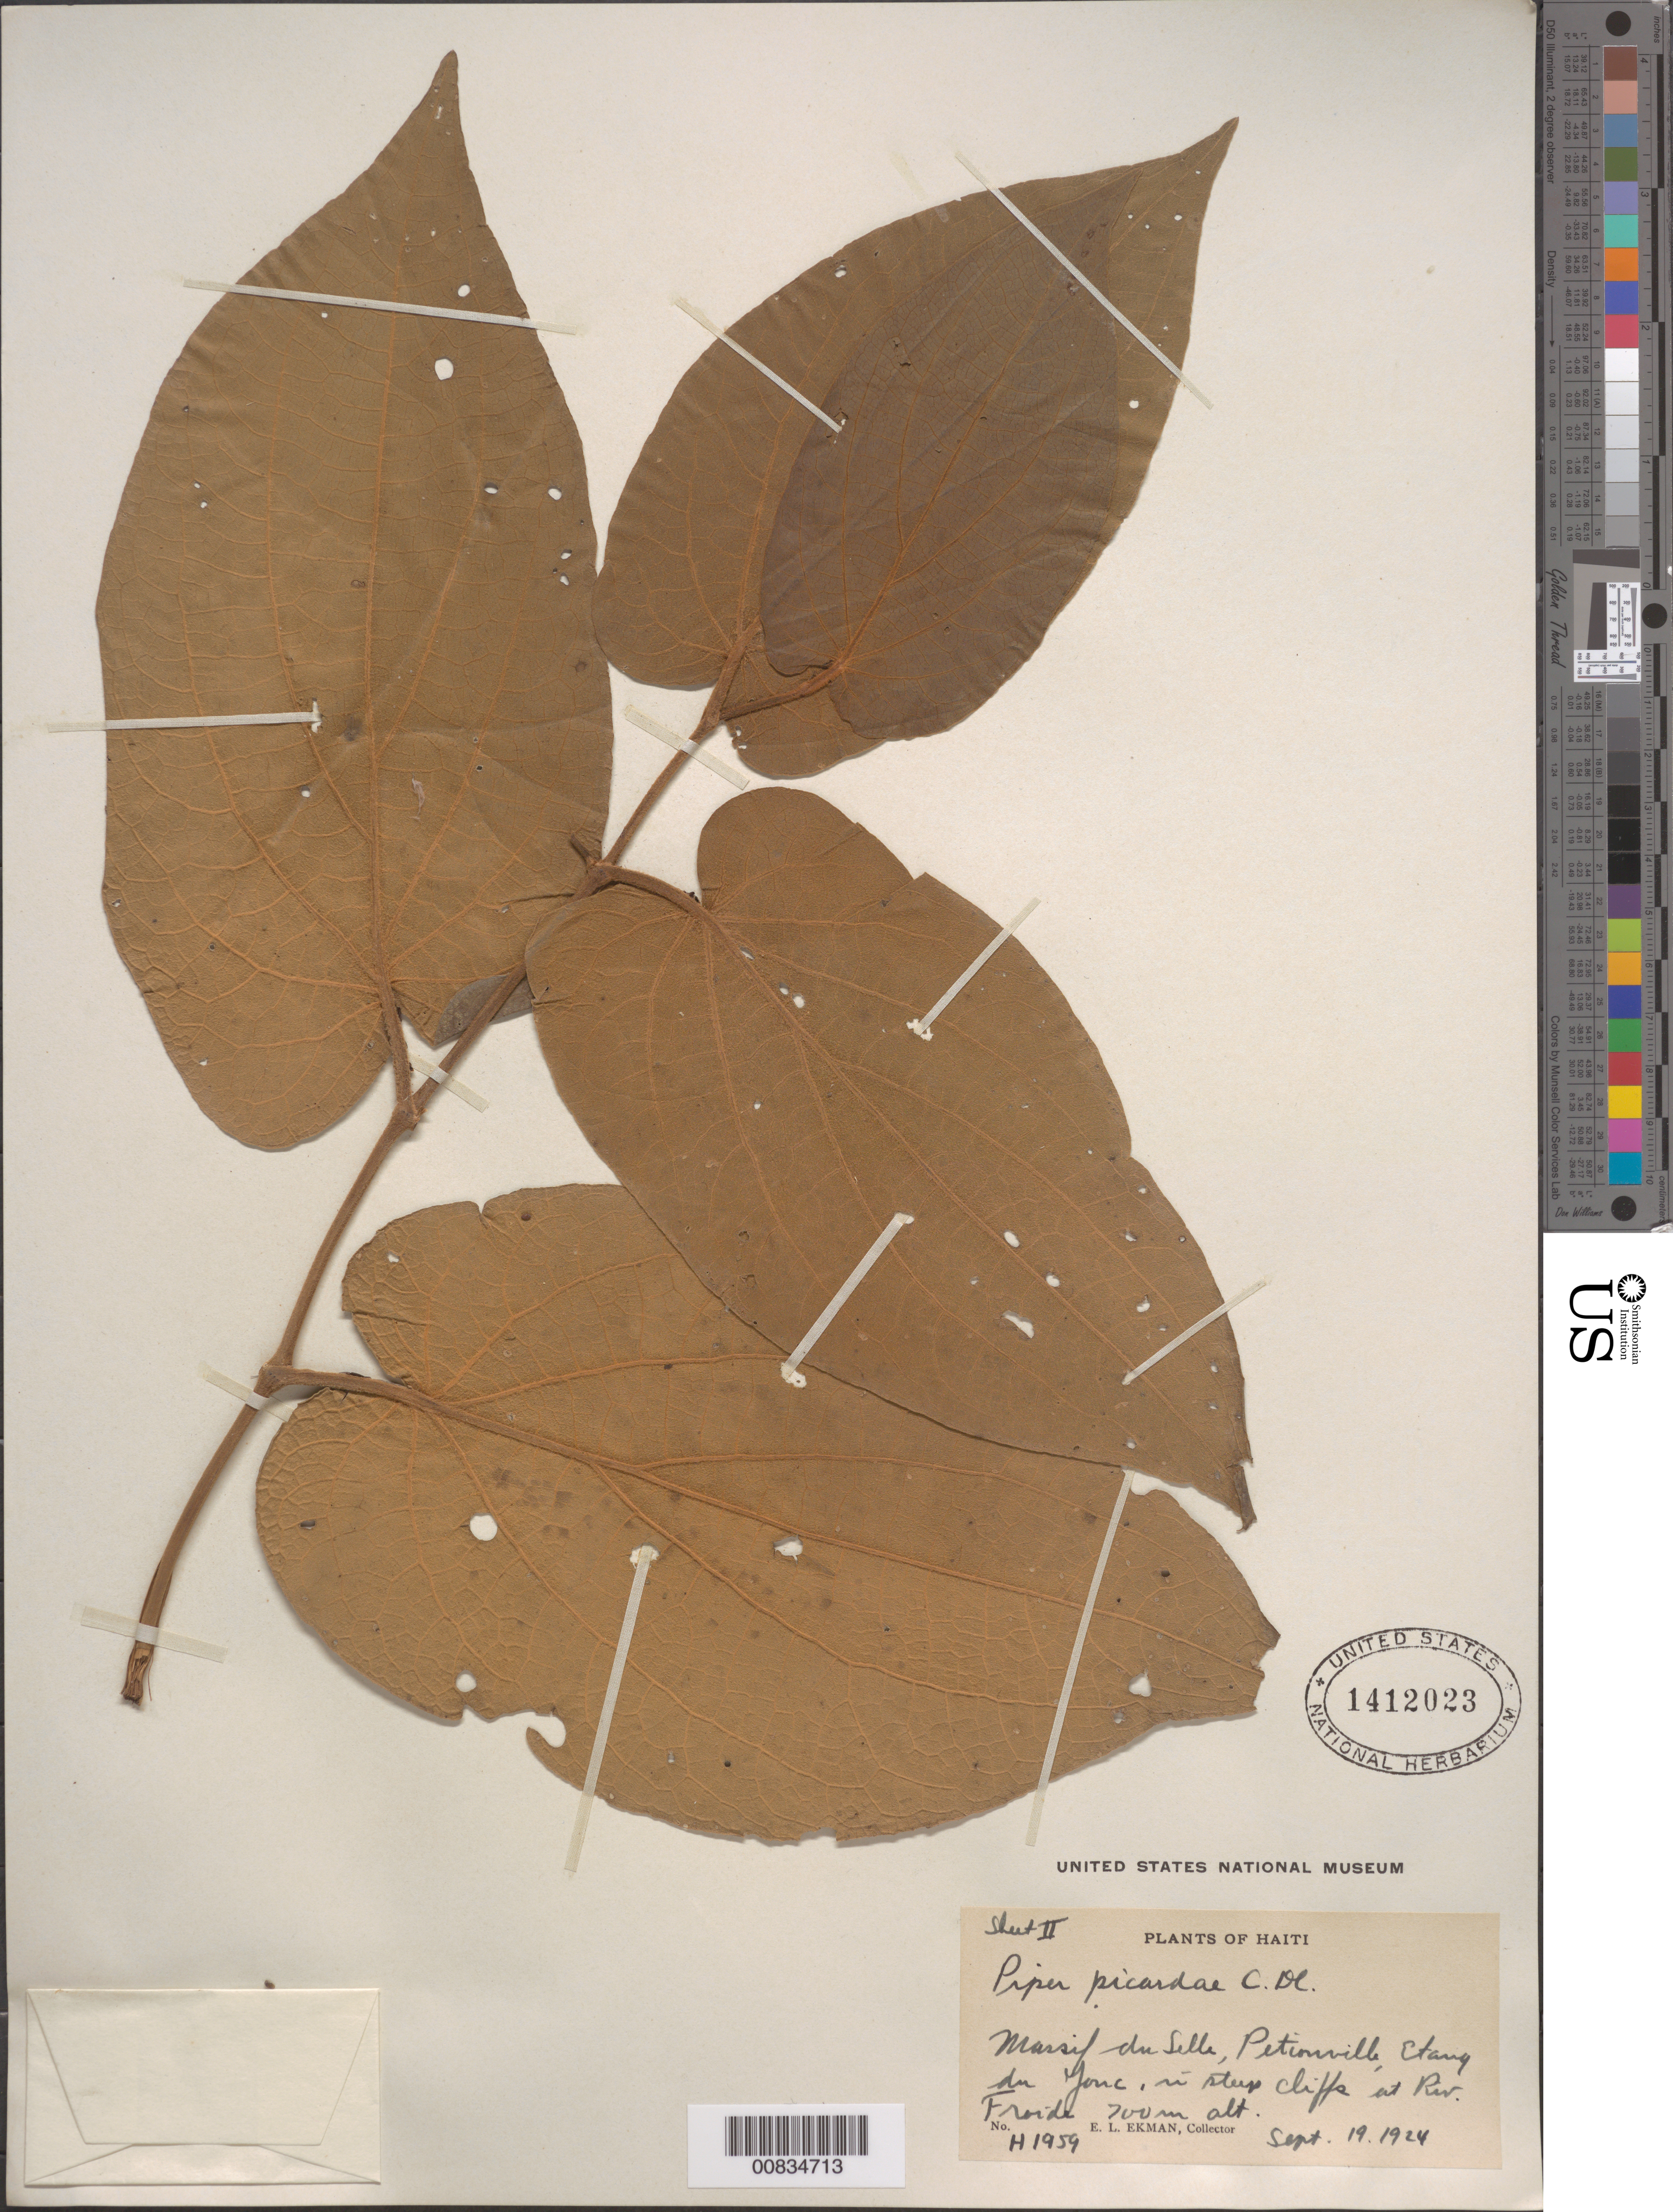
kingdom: Plantae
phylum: Tracheophyta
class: Magnoliopsida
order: Piperales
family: Piperaceae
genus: Piper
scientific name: Piper picardae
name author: C. DC.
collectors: E. L. Ekman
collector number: H 1959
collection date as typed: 19 Sep 1924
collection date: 1924-09-19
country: Haiti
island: Hispaniola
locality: Massif de la Selle, Pétionville, Etang du Jonc , in deep cliffs at Riv. Froide.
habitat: Deep cliffs.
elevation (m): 700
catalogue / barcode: US 1412023